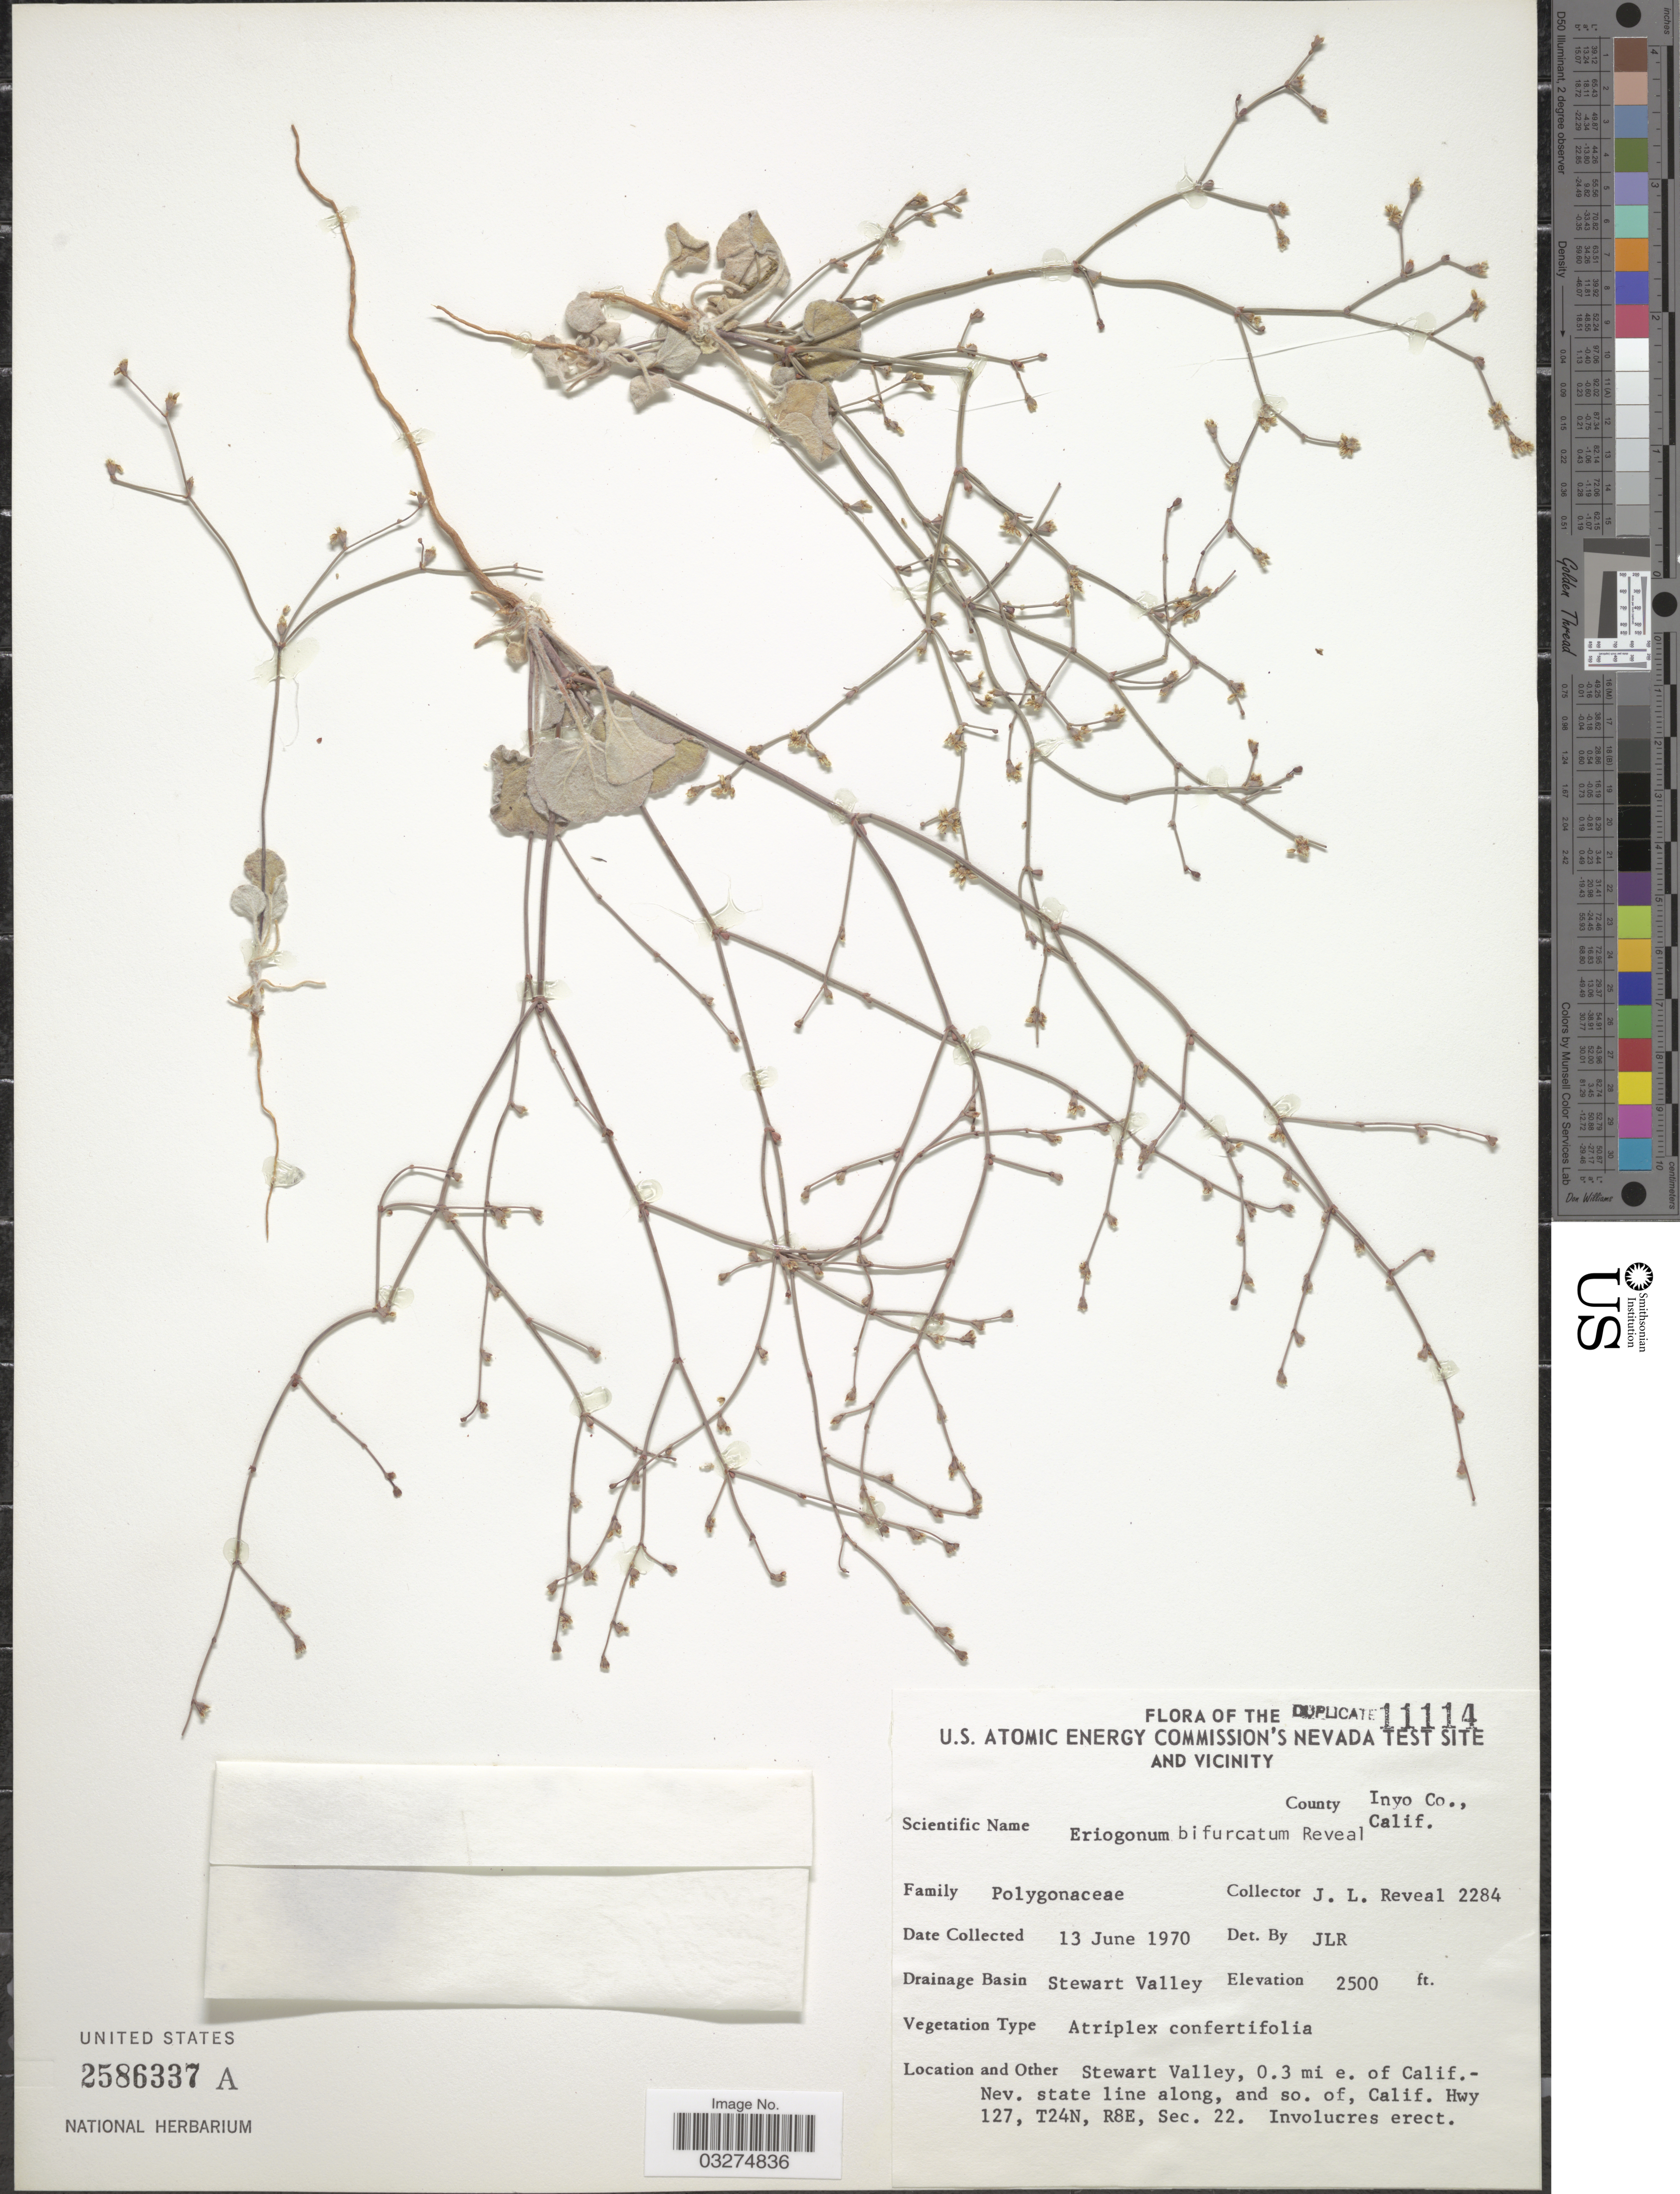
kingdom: Plantae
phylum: Tracheophyta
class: Magnoliopsida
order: Caryophyllales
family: Polygonaceae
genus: Eriogonum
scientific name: Eriogonum bifurcatum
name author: Reveal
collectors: J. L. Reveal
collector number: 2284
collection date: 1970-06-13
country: United States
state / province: California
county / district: Inyo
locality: U.S. Atomic Energy Commission's Nevada Test Site and Vicinity. County Inyo Co. Drainage Basin Stewart Valley. Stewart Valley, 0.3 mi e. of Calif.-Nev. state line along, and so. of, Calif. Hwy 127, T24N, R8E, Sec. 22.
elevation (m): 762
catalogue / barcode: US 2586337A